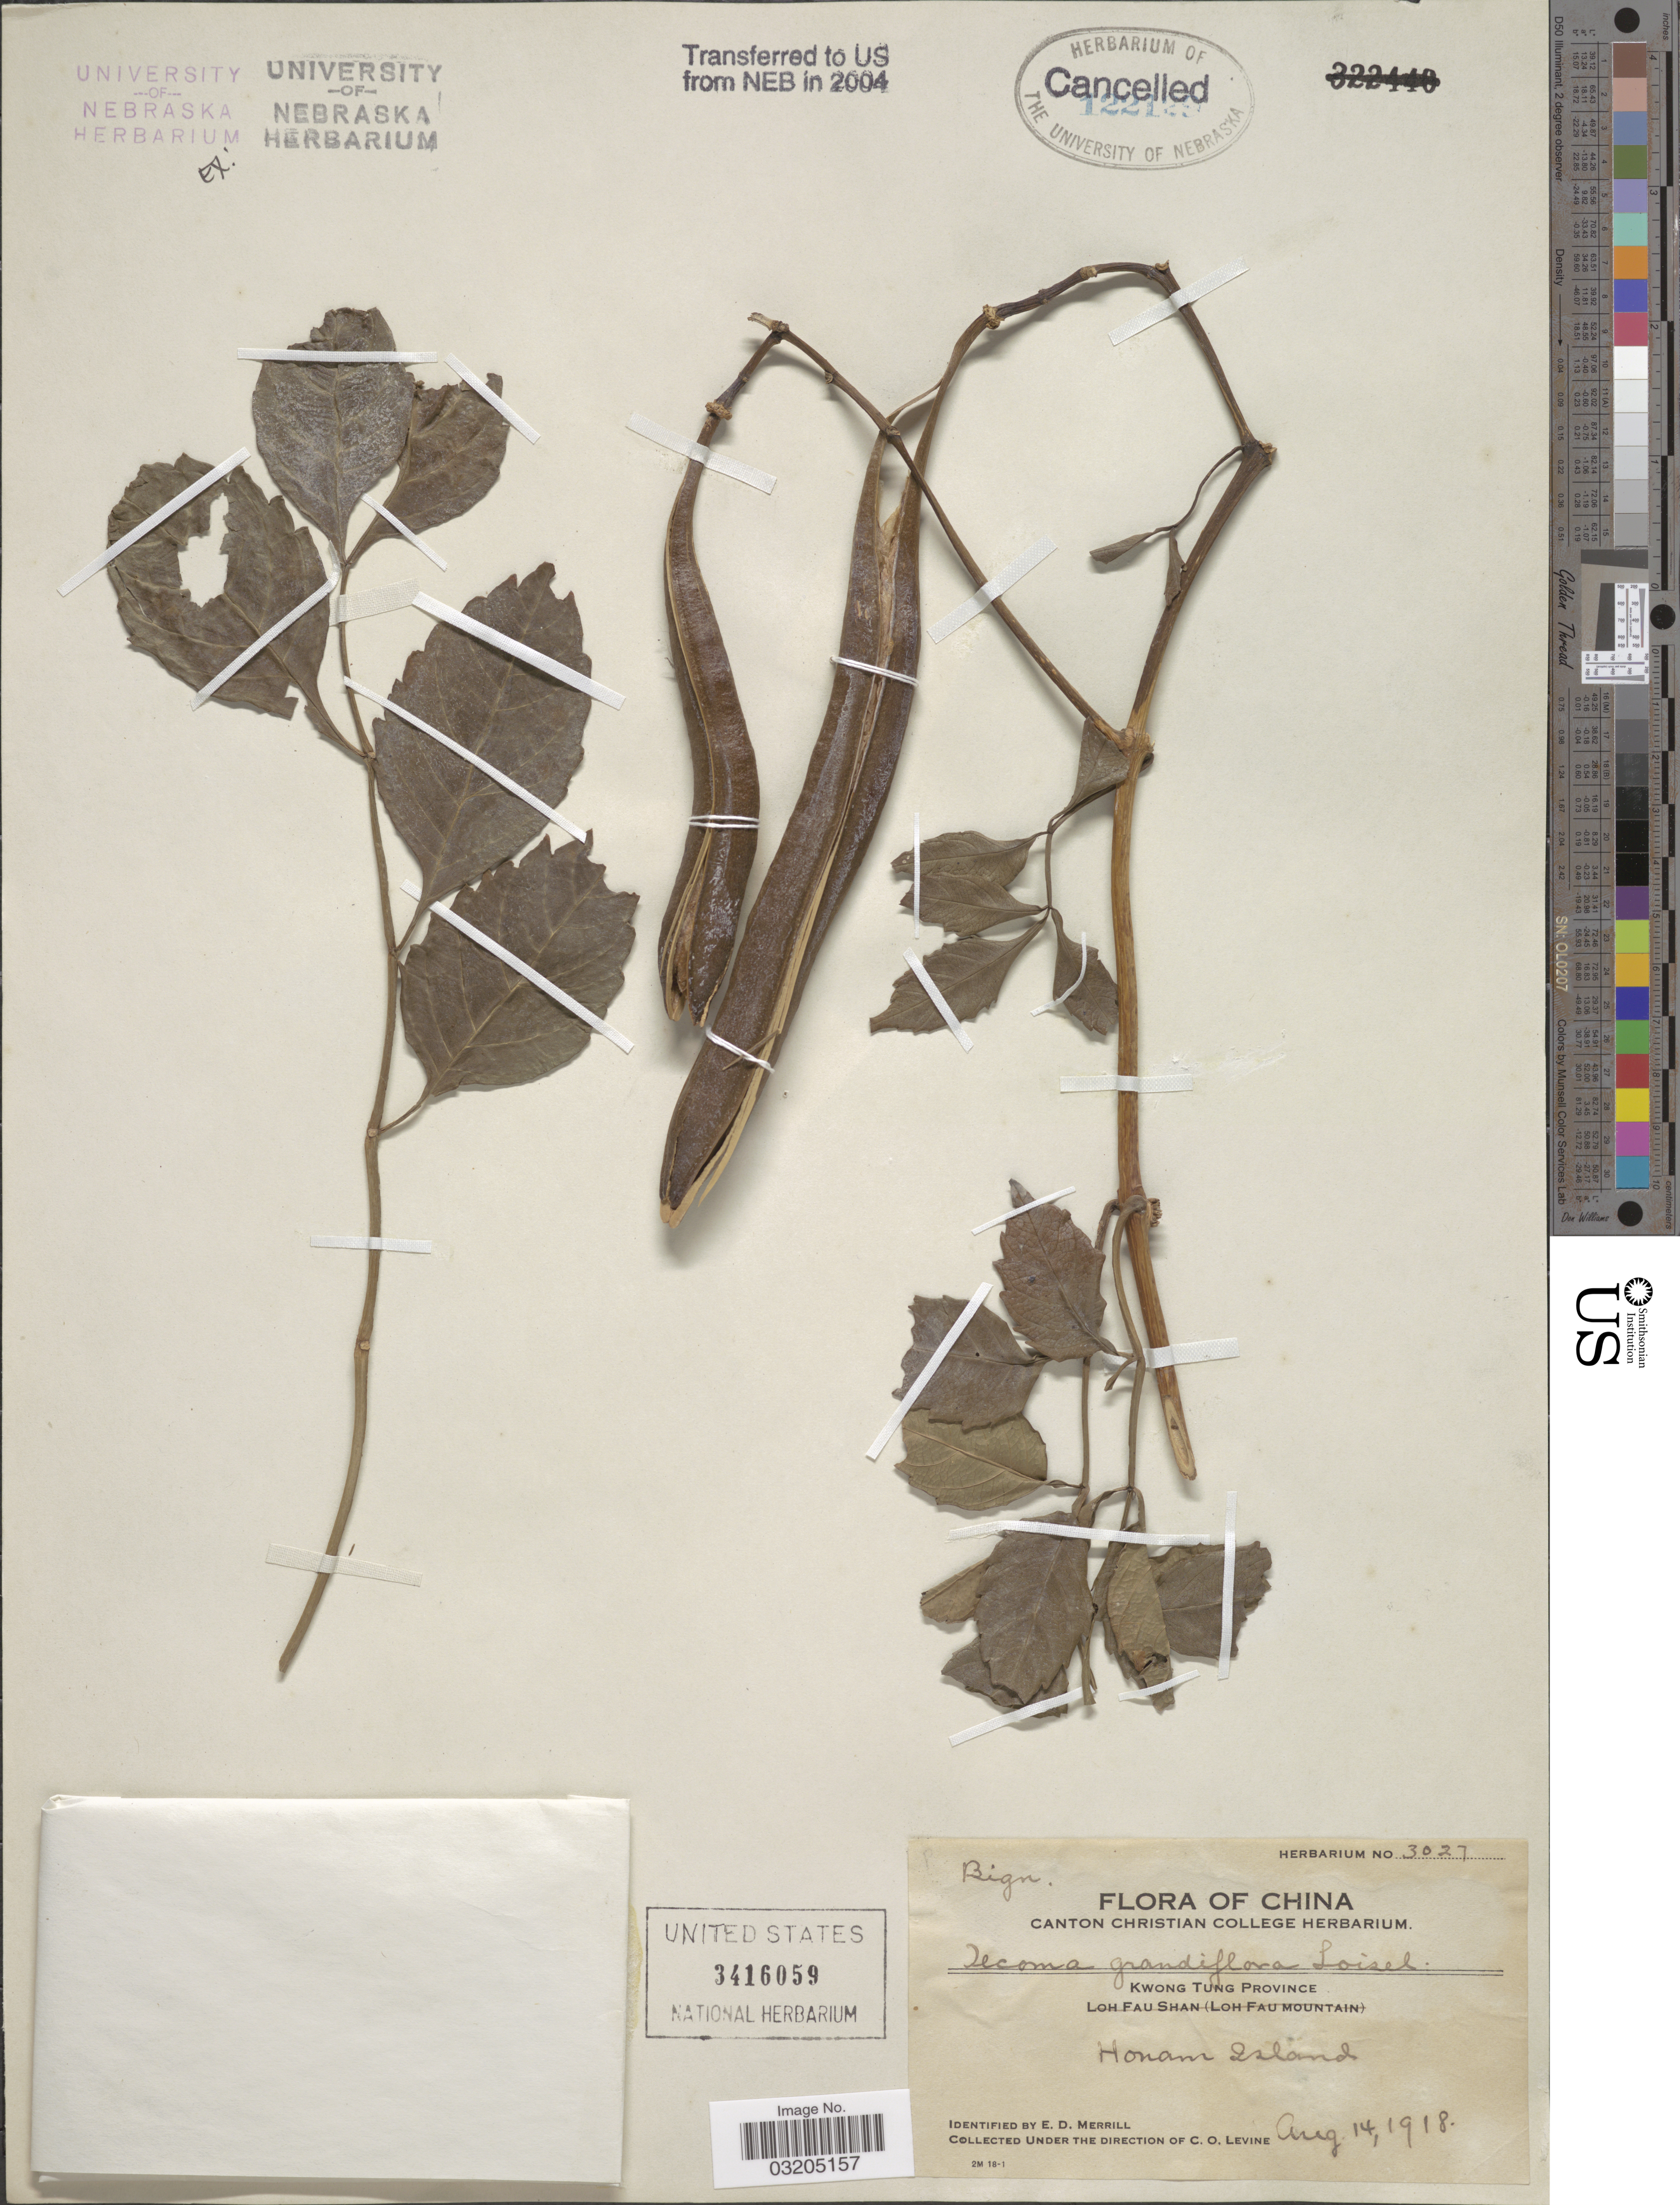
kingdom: Plantae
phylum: Tracheophyta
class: Magnoliopsida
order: Lamiales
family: Bignoniaceae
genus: Campsis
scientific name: Campsis grandiflora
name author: (L.) Seem.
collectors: C. O. Levine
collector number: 3027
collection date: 1918-08-14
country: China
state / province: Guangdong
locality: Kwong Tung Province, Honam Island.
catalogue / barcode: US 3416059